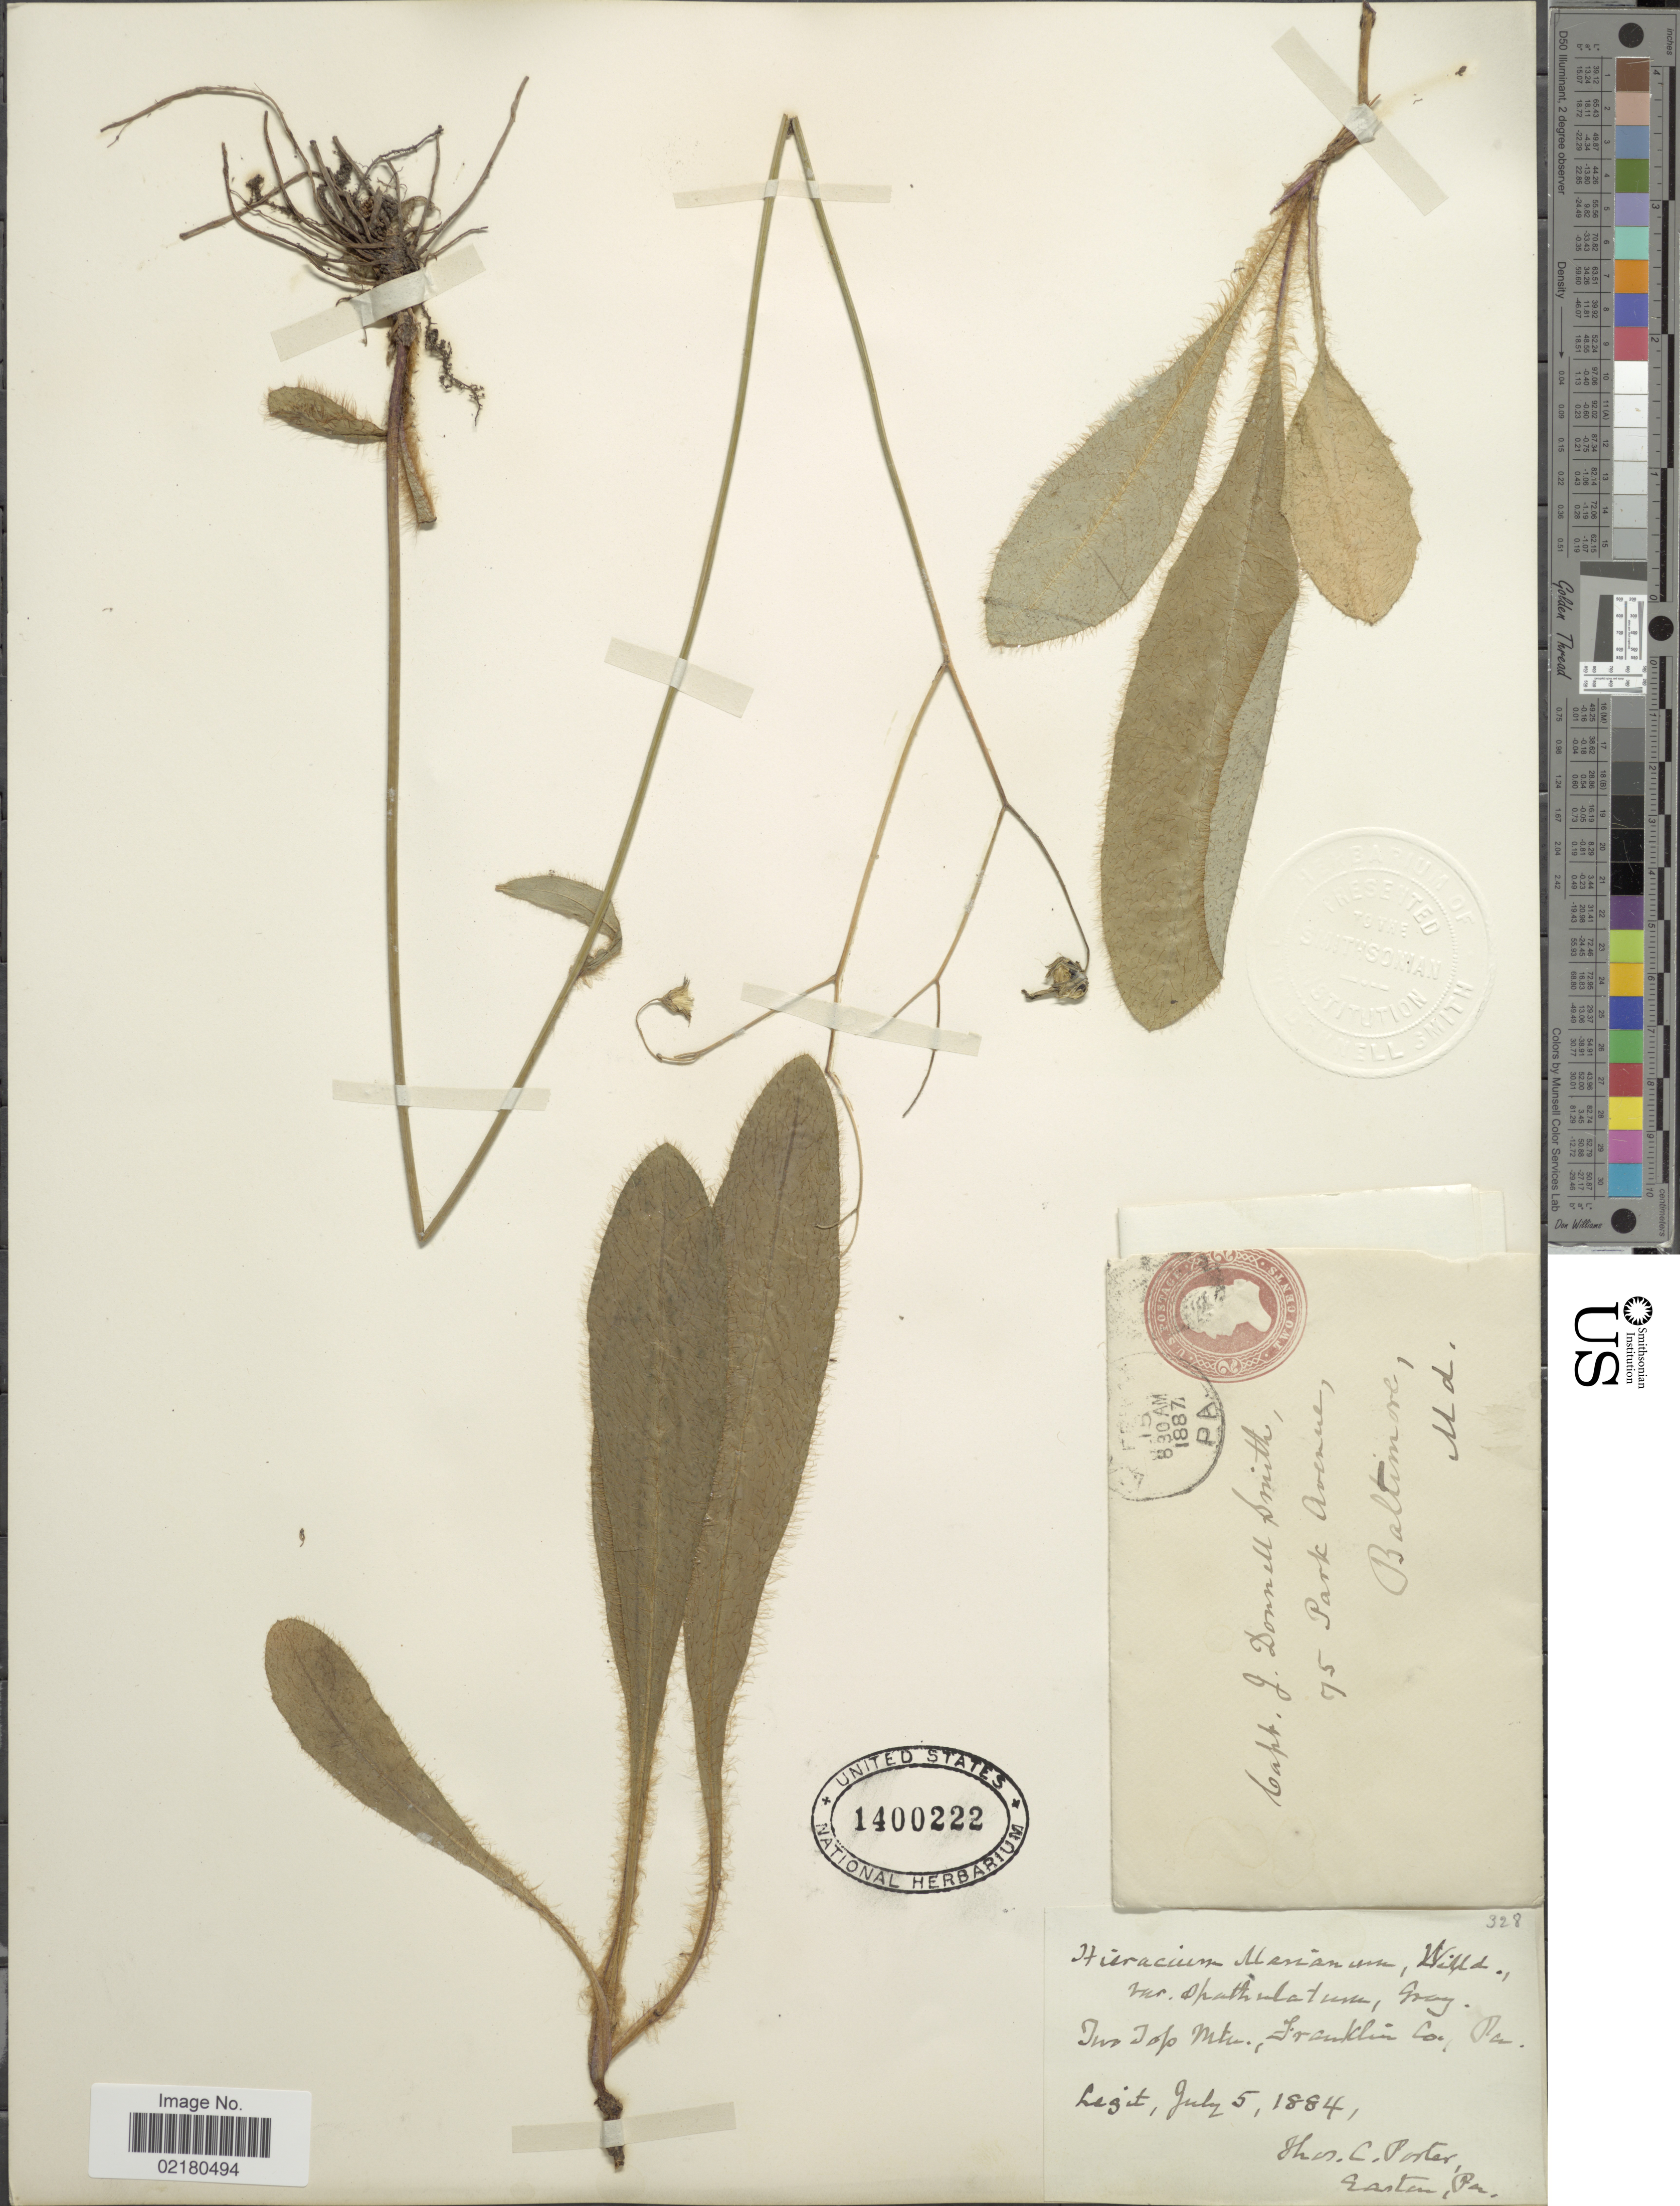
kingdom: Plantae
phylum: Tracheophyta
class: Magnoliopsida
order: Asterales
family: Asteraceae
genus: Hieracium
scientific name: Hieracium marianum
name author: Willd.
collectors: T. Porter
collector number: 328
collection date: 1884-07-05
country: United States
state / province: Pennsylvania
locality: Two Top Mtn. Franklin County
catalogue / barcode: US 1400222